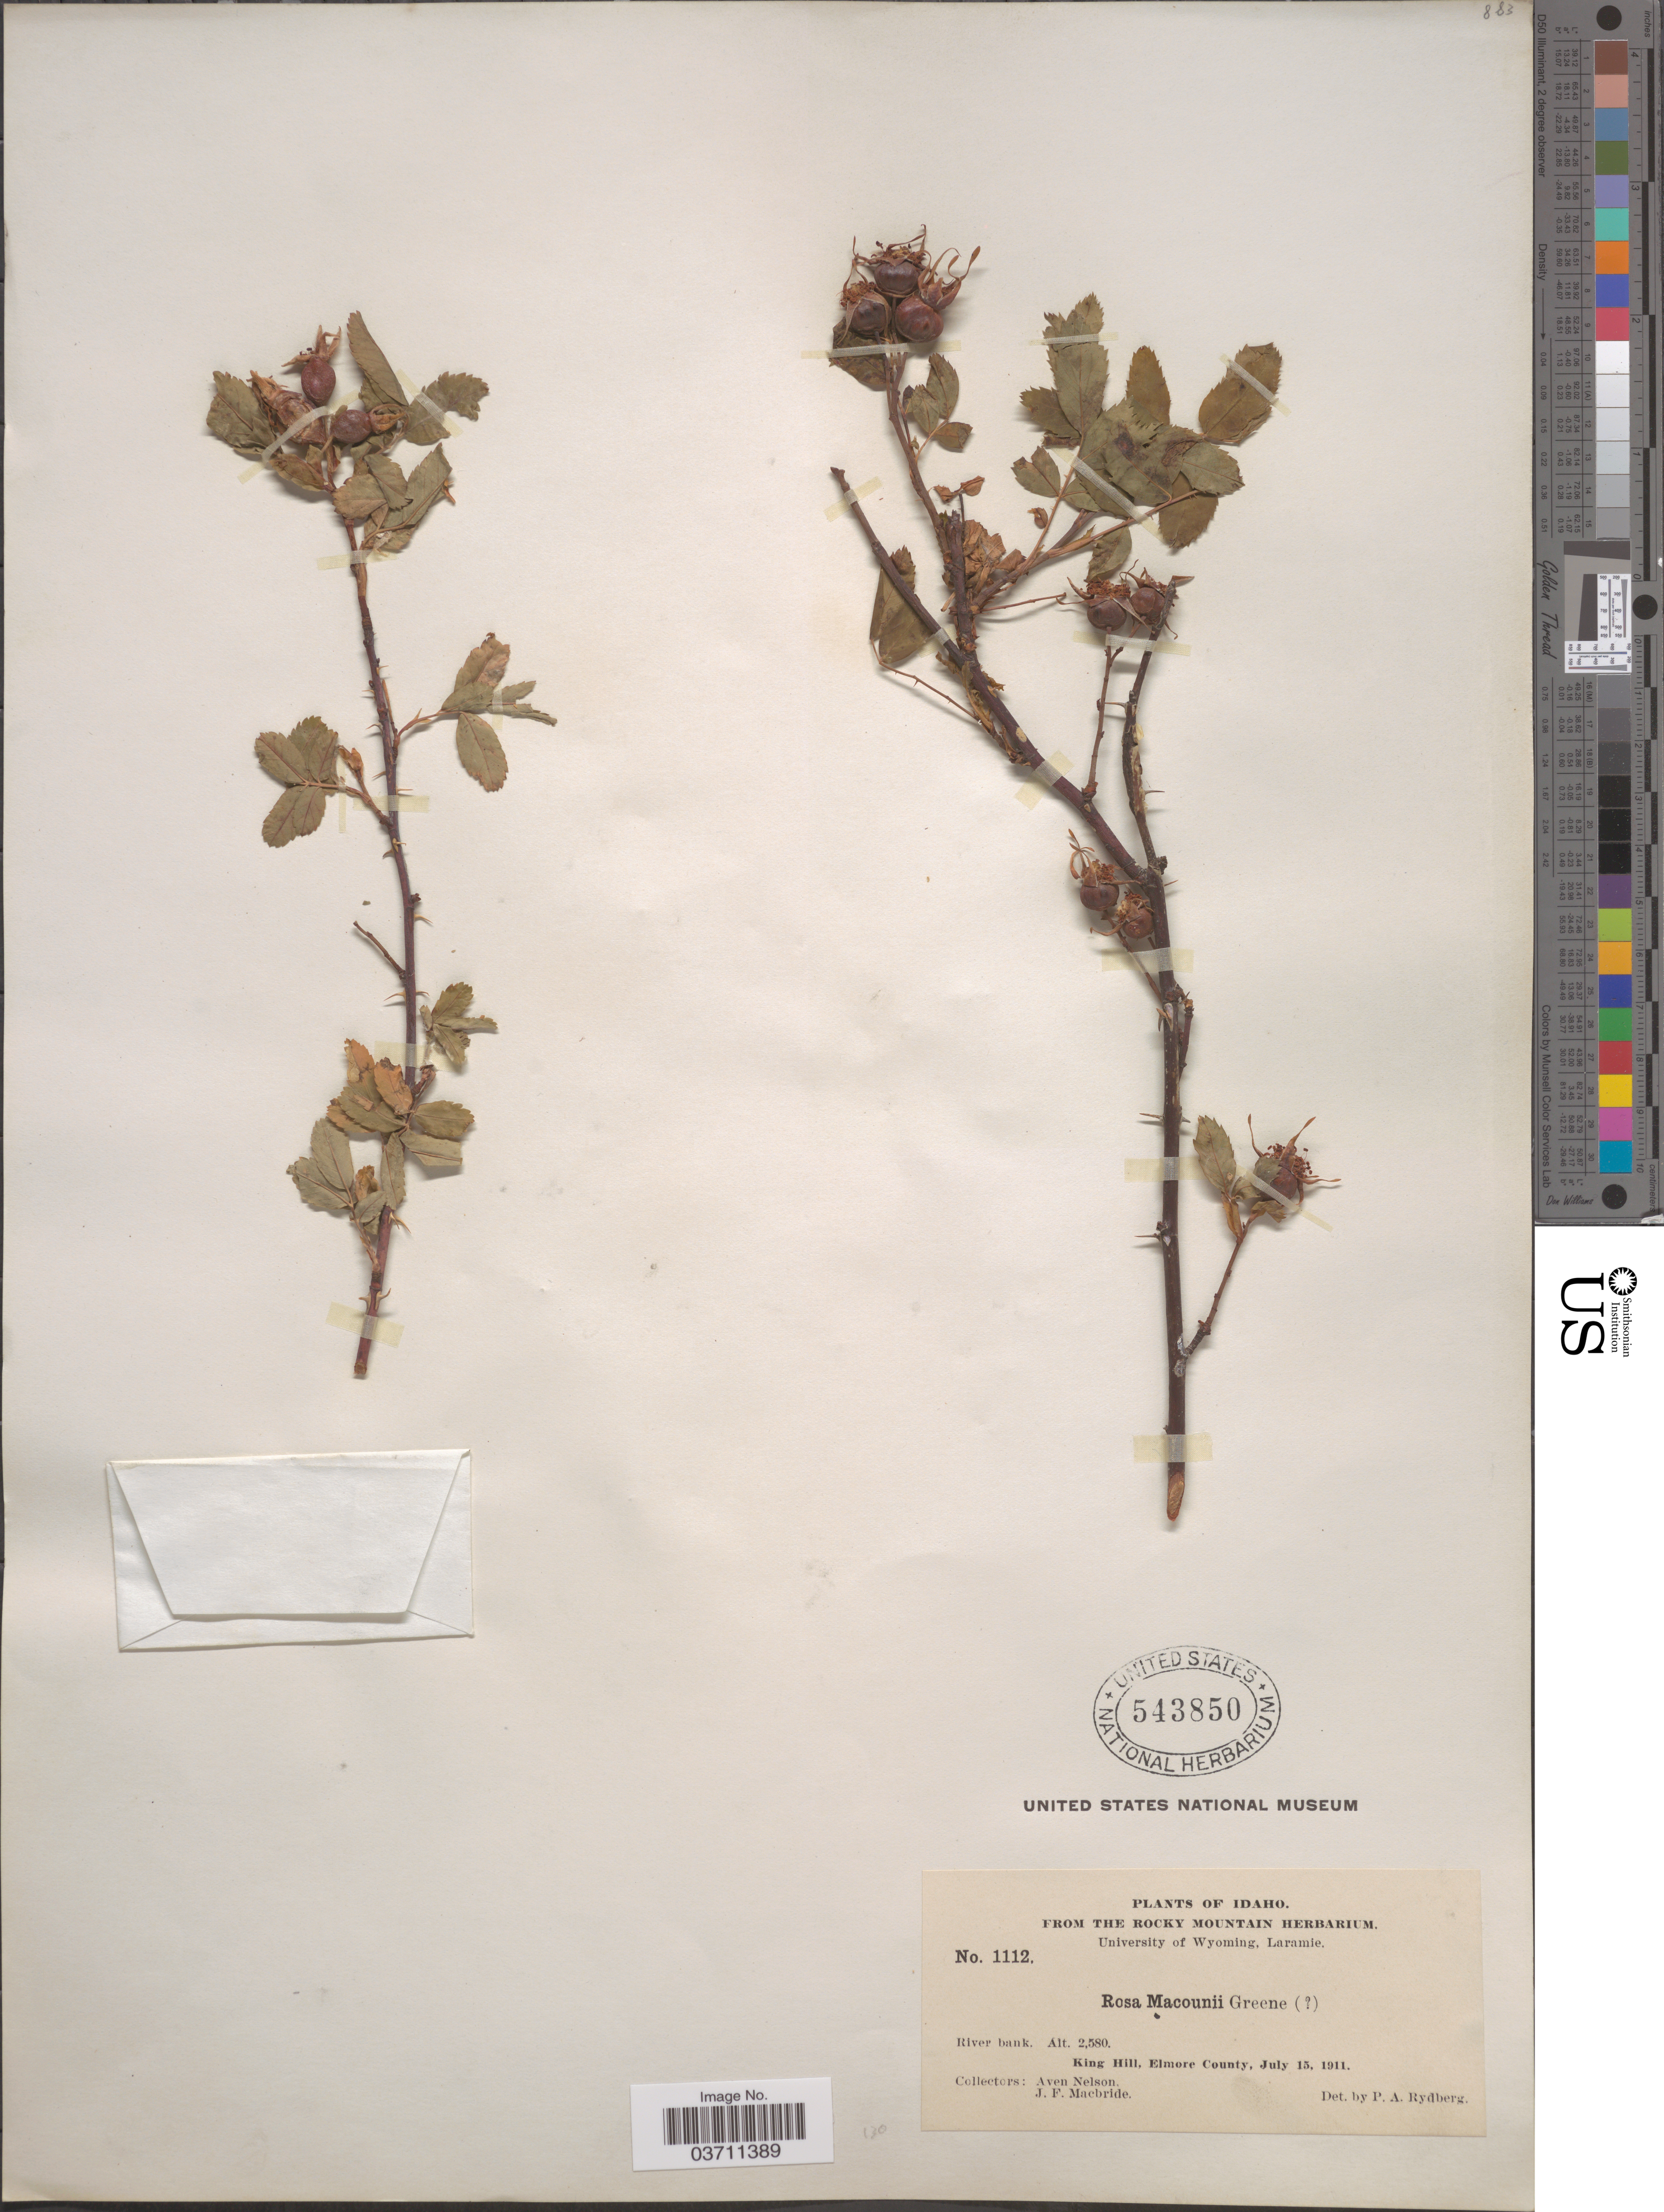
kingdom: Plantae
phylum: Tracheophyta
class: Magnoliopsida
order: Rosales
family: Rosaceae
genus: Rosa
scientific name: Rosa macounii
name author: Greene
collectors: A. Nelson & J. F. Macbride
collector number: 1112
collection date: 1911-07-15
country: United States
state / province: Idaho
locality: King Hill, Elmore County.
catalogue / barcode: US 543850